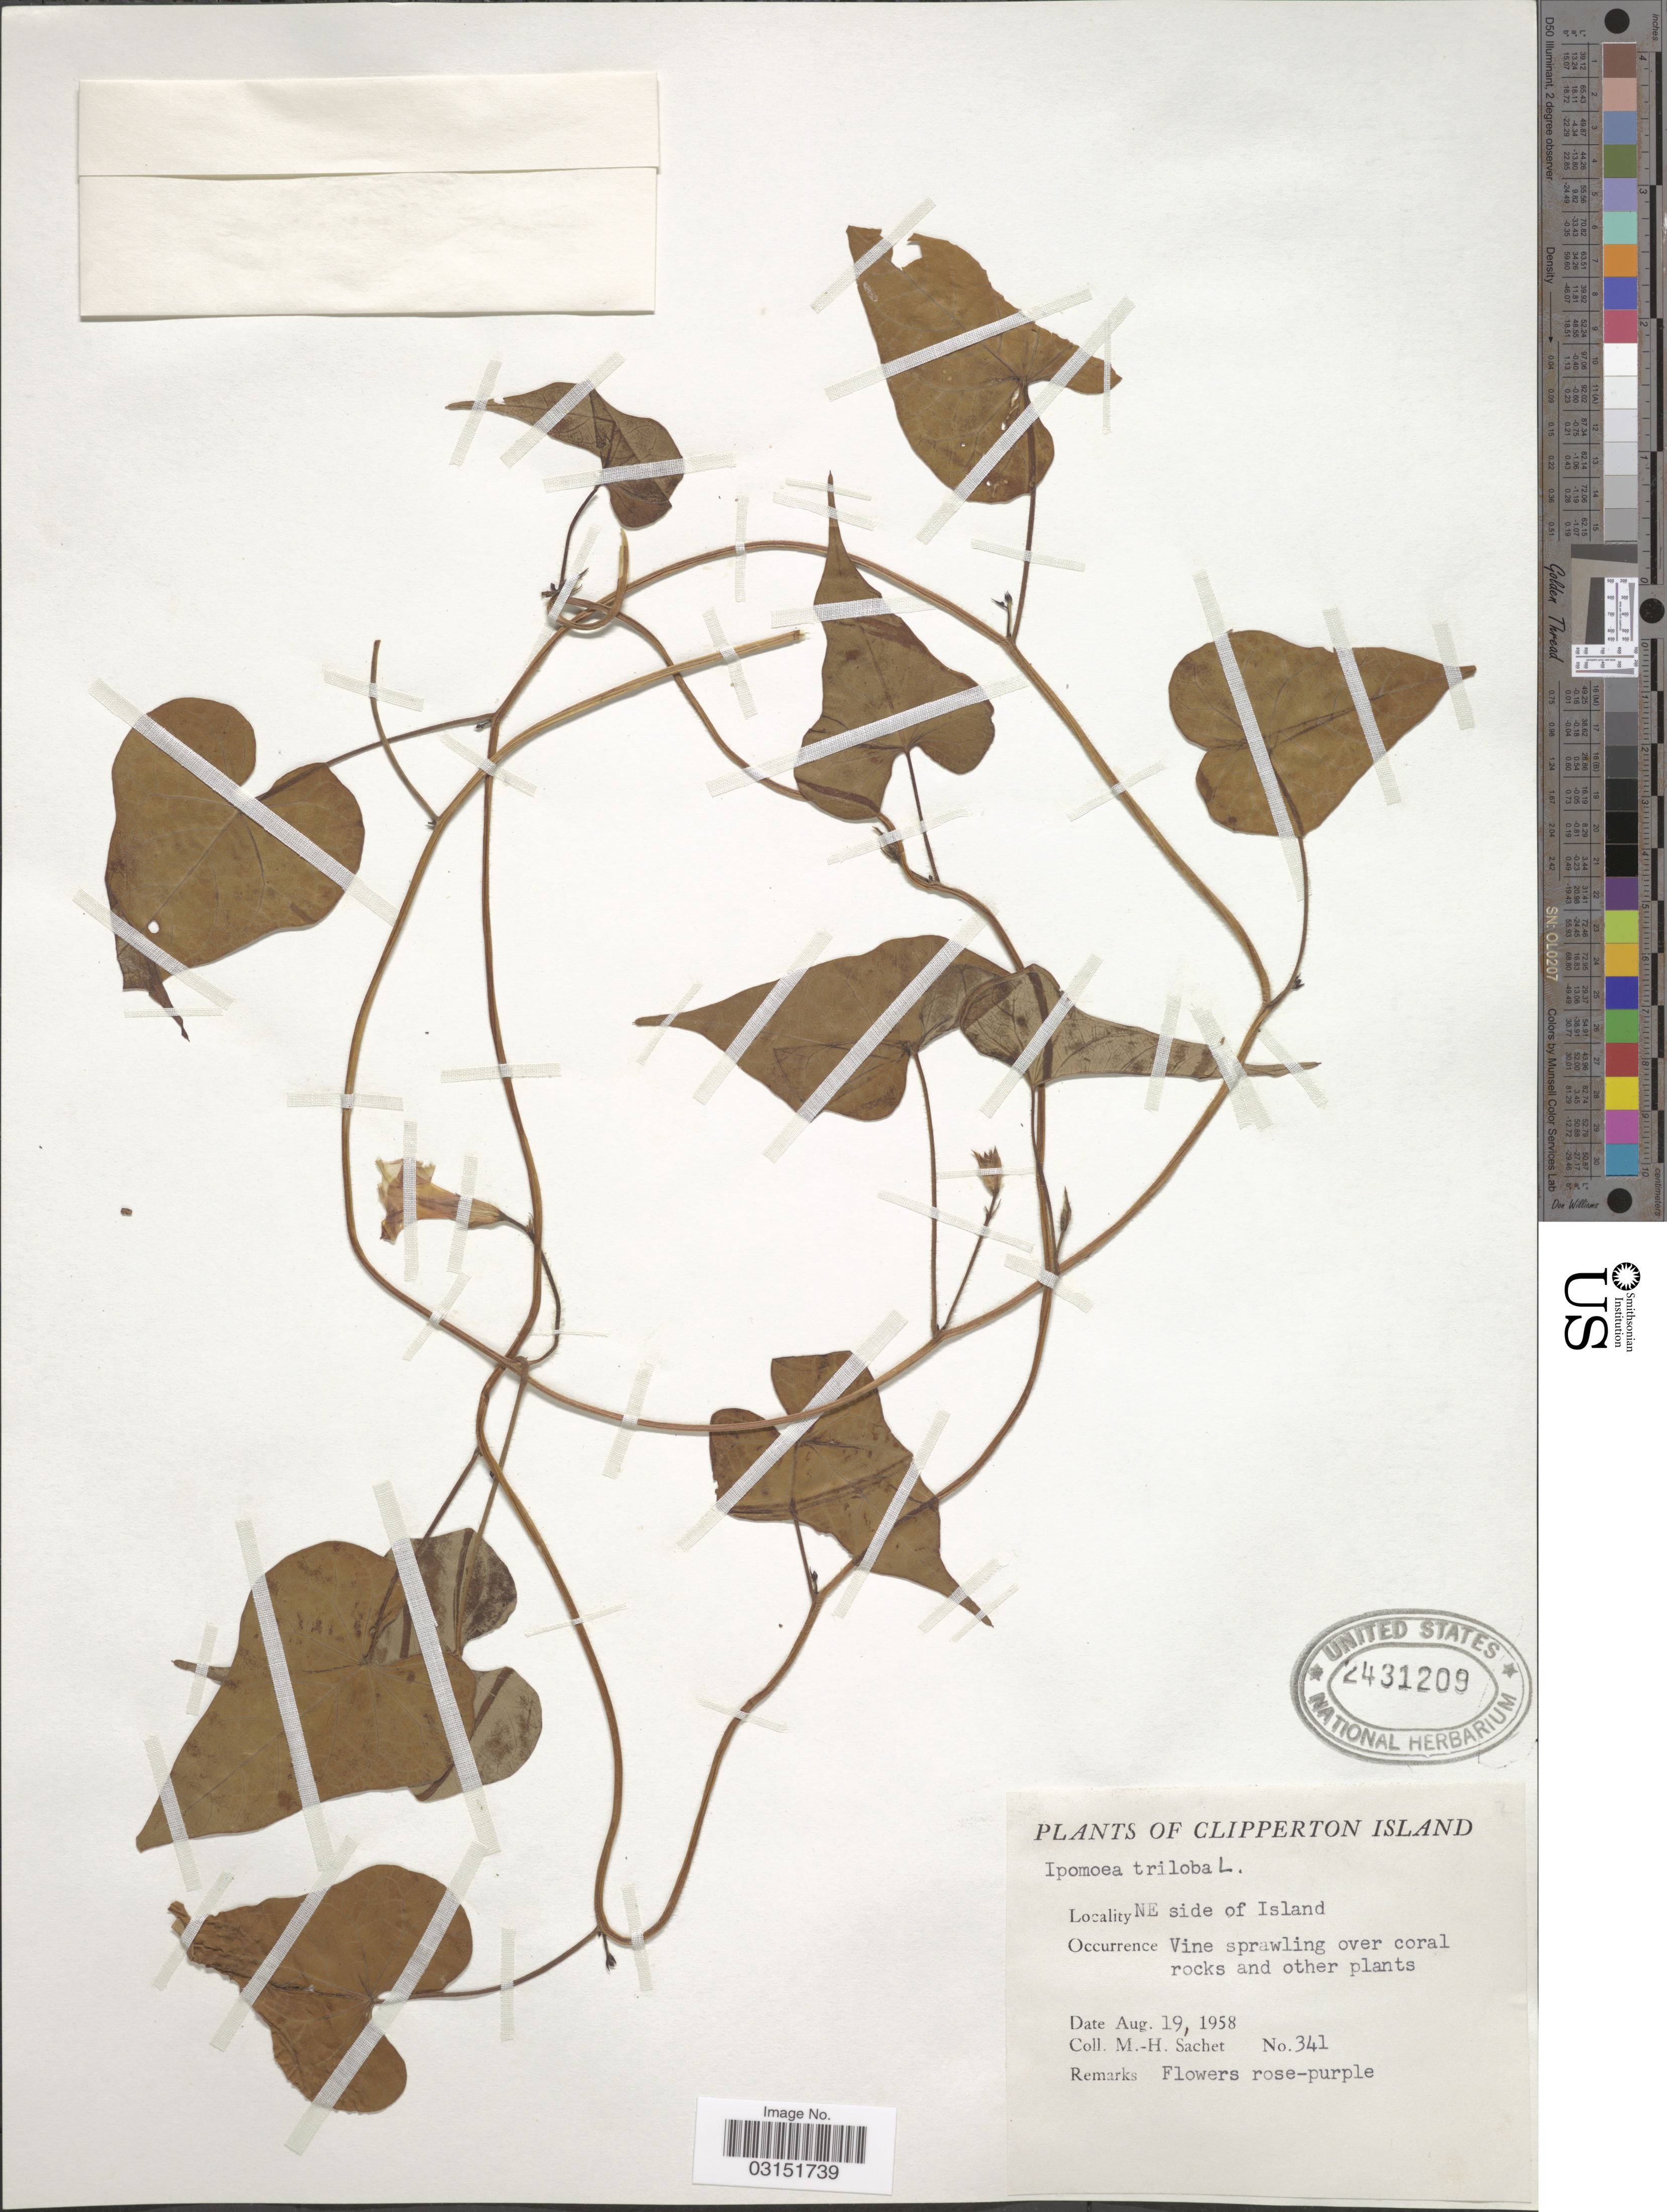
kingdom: Plantae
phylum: Tracheophyta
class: Magnoliopsida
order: Solanales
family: Convolvulaceae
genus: Ipomoea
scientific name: Ipomoea triloba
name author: L.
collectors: M.-H. Sachet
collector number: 341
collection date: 1958-08-19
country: Central Am. Pac. Islands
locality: Clipperton Island. NE side of Island.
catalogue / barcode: US 2431209